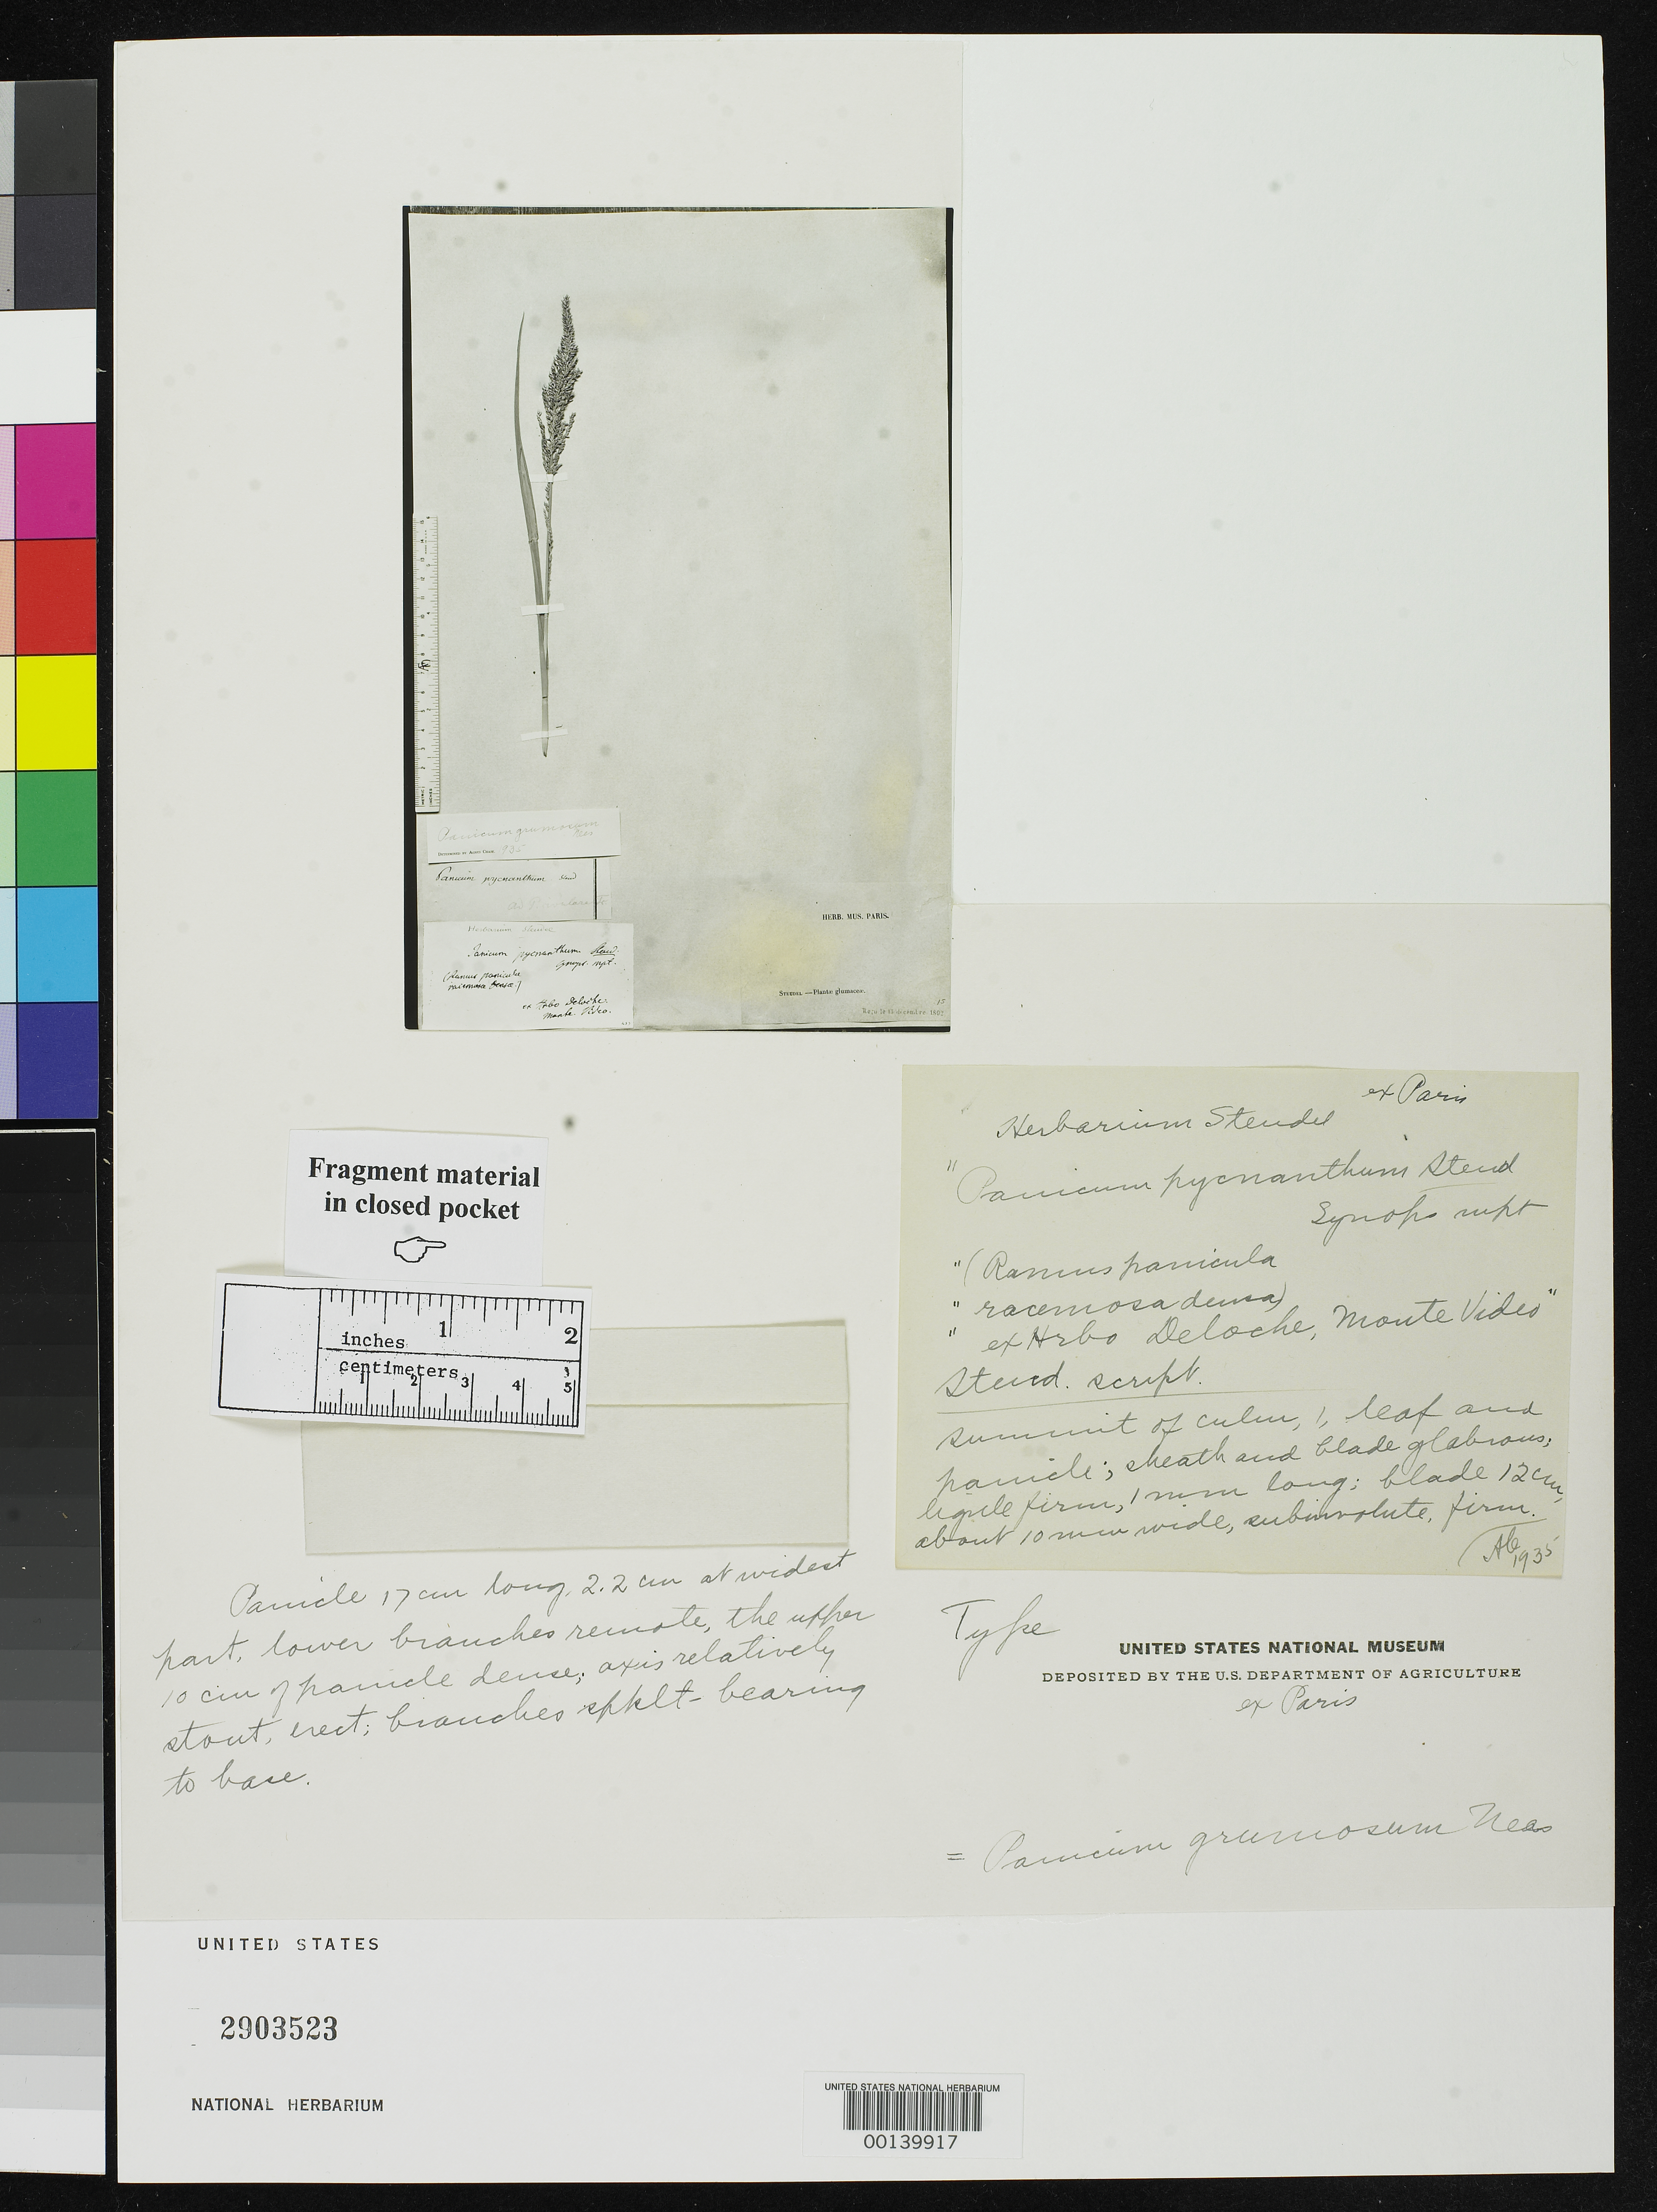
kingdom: Plantae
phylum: Tracheophyta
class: Liliopsida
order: Poales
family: Poaceae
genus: Panicum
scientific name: Panicum pycnanthum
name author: Steud.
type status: Type Fragment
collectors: ex herb. Deloche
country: Uruguay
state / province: Montevideo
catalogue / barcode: US 2903523